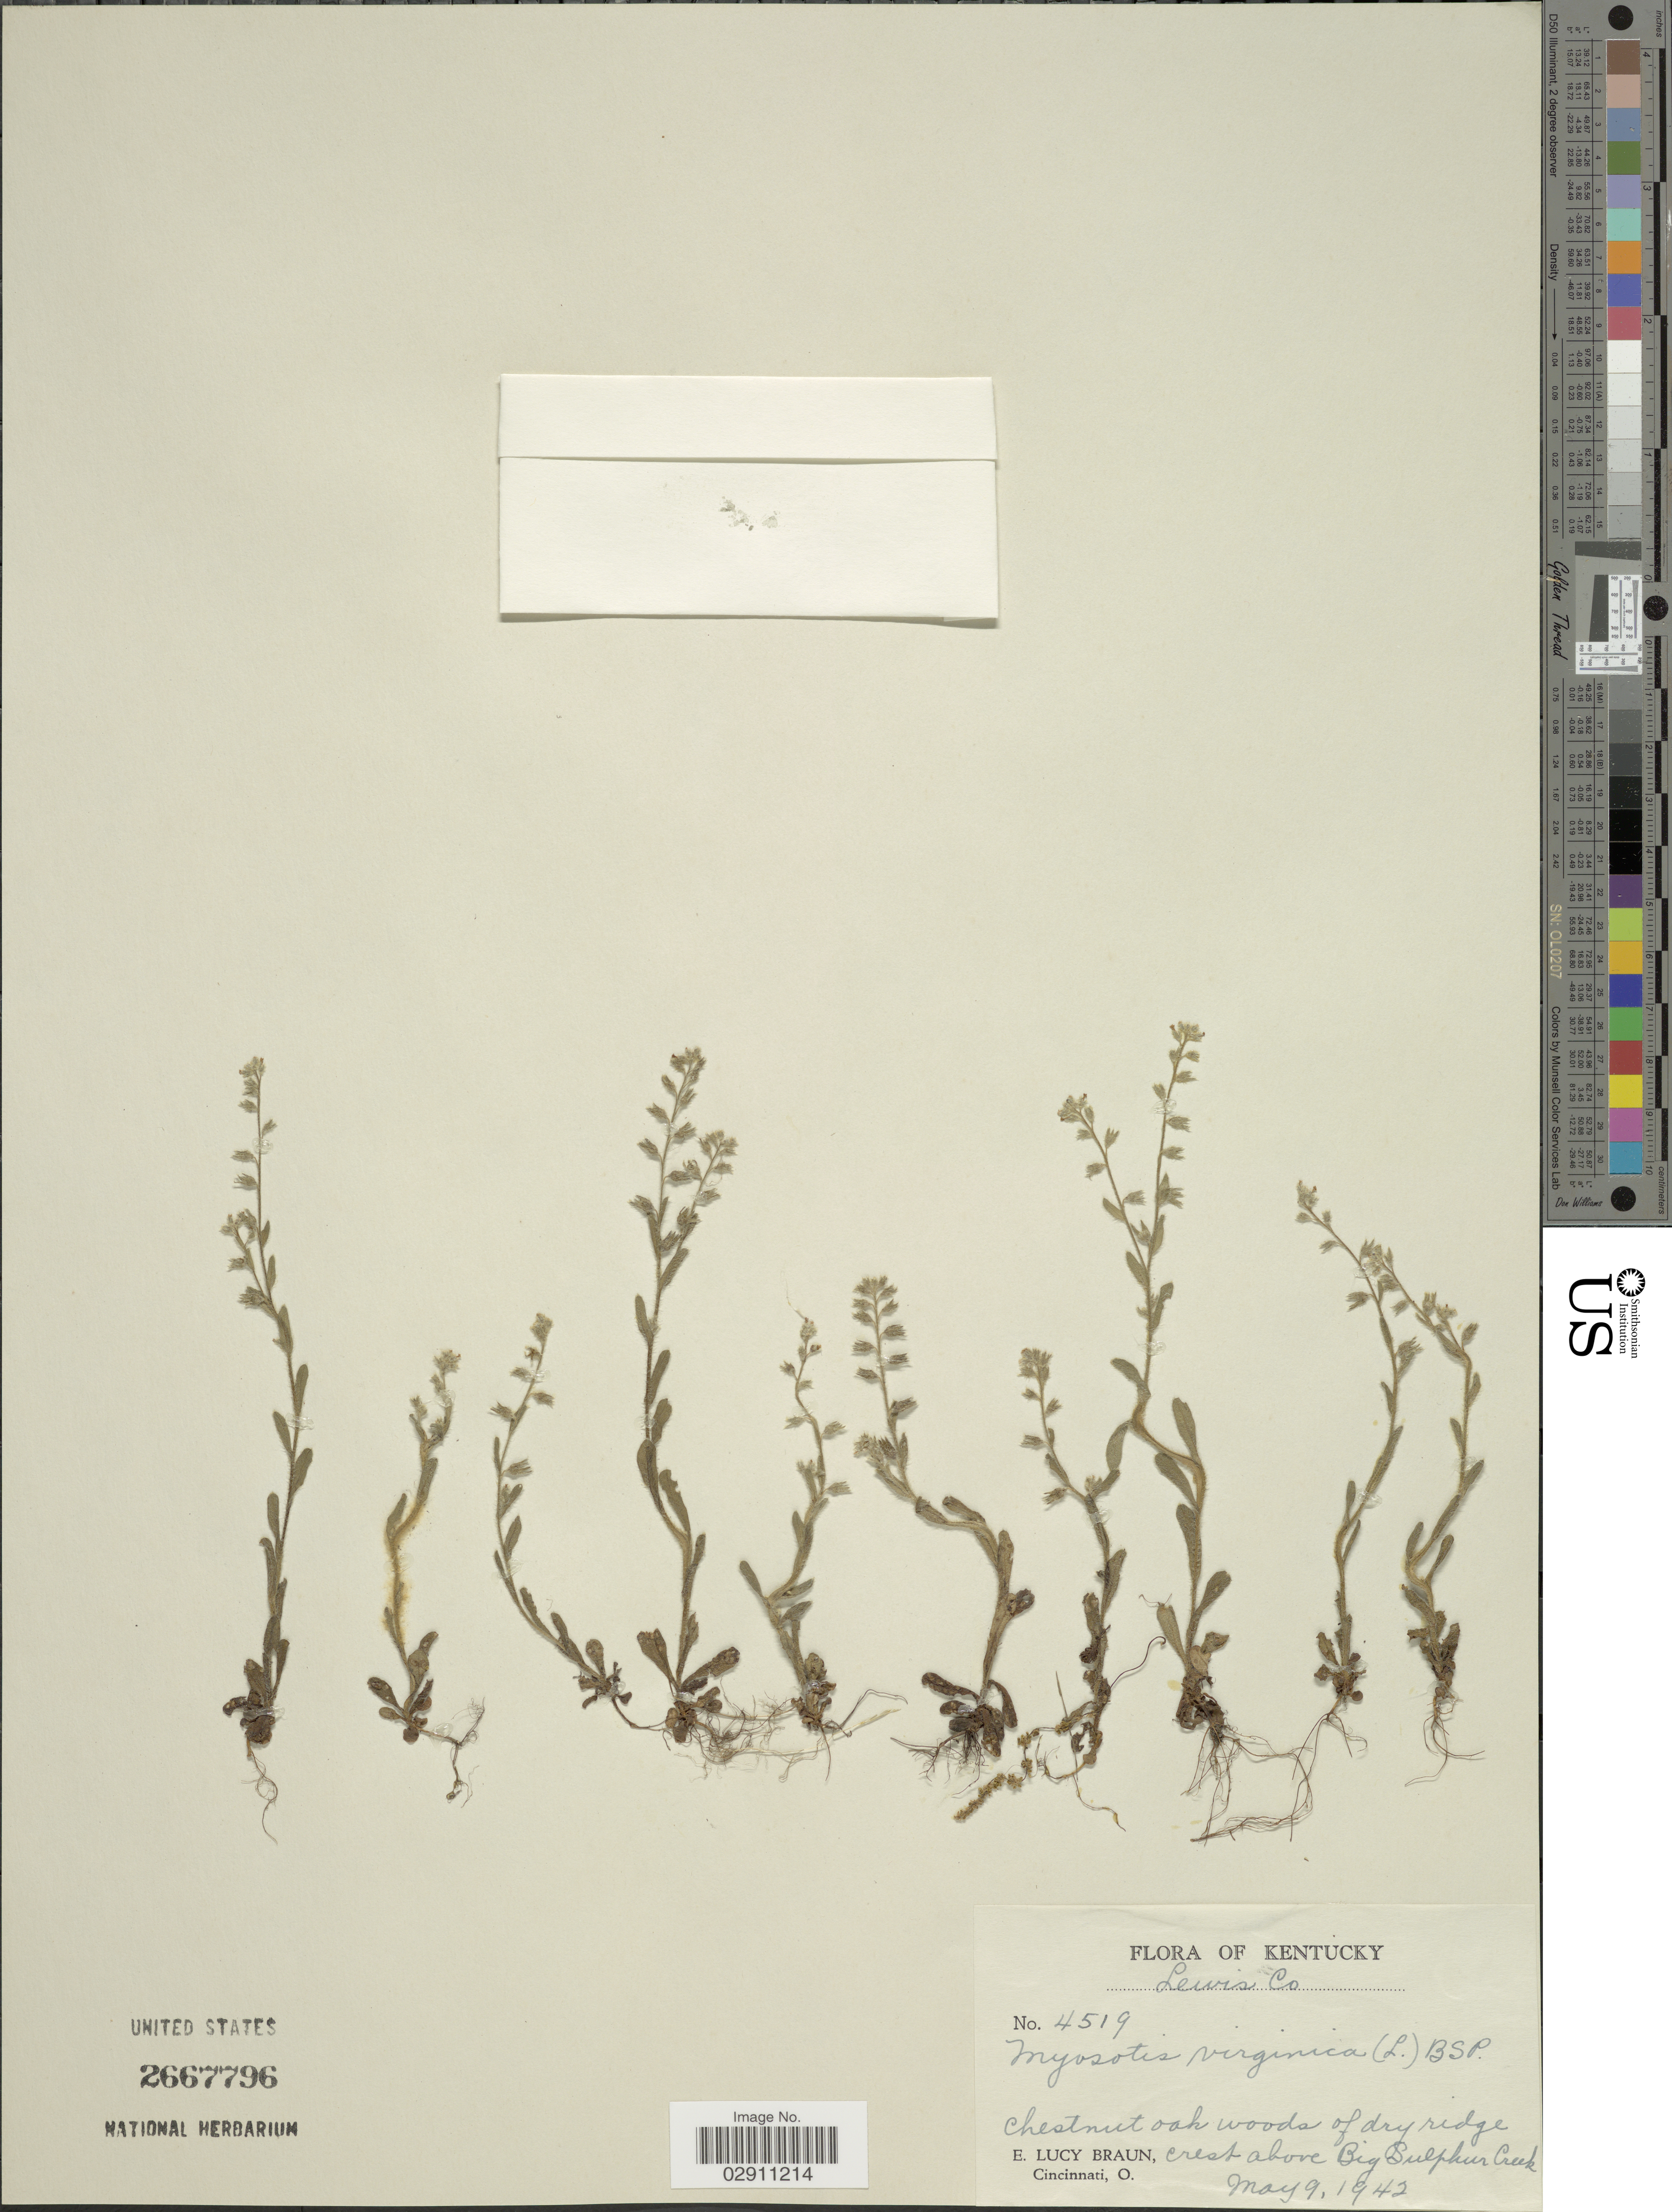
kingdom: Plantae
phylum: Tracheophyta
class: Magnoliopsida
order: Boraginales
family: Boraginaceae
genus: Myosotis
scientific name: Myosotis verna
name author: Nutt.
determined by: Goldman, Doug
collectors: E. L. Braun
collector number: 4519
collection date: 1942-05-09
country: United States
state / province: Kentucky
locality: Lewis Co., Chestnut oak woods of dry ridge crest above Big Sulphur Creek.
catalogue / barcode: US 2667796